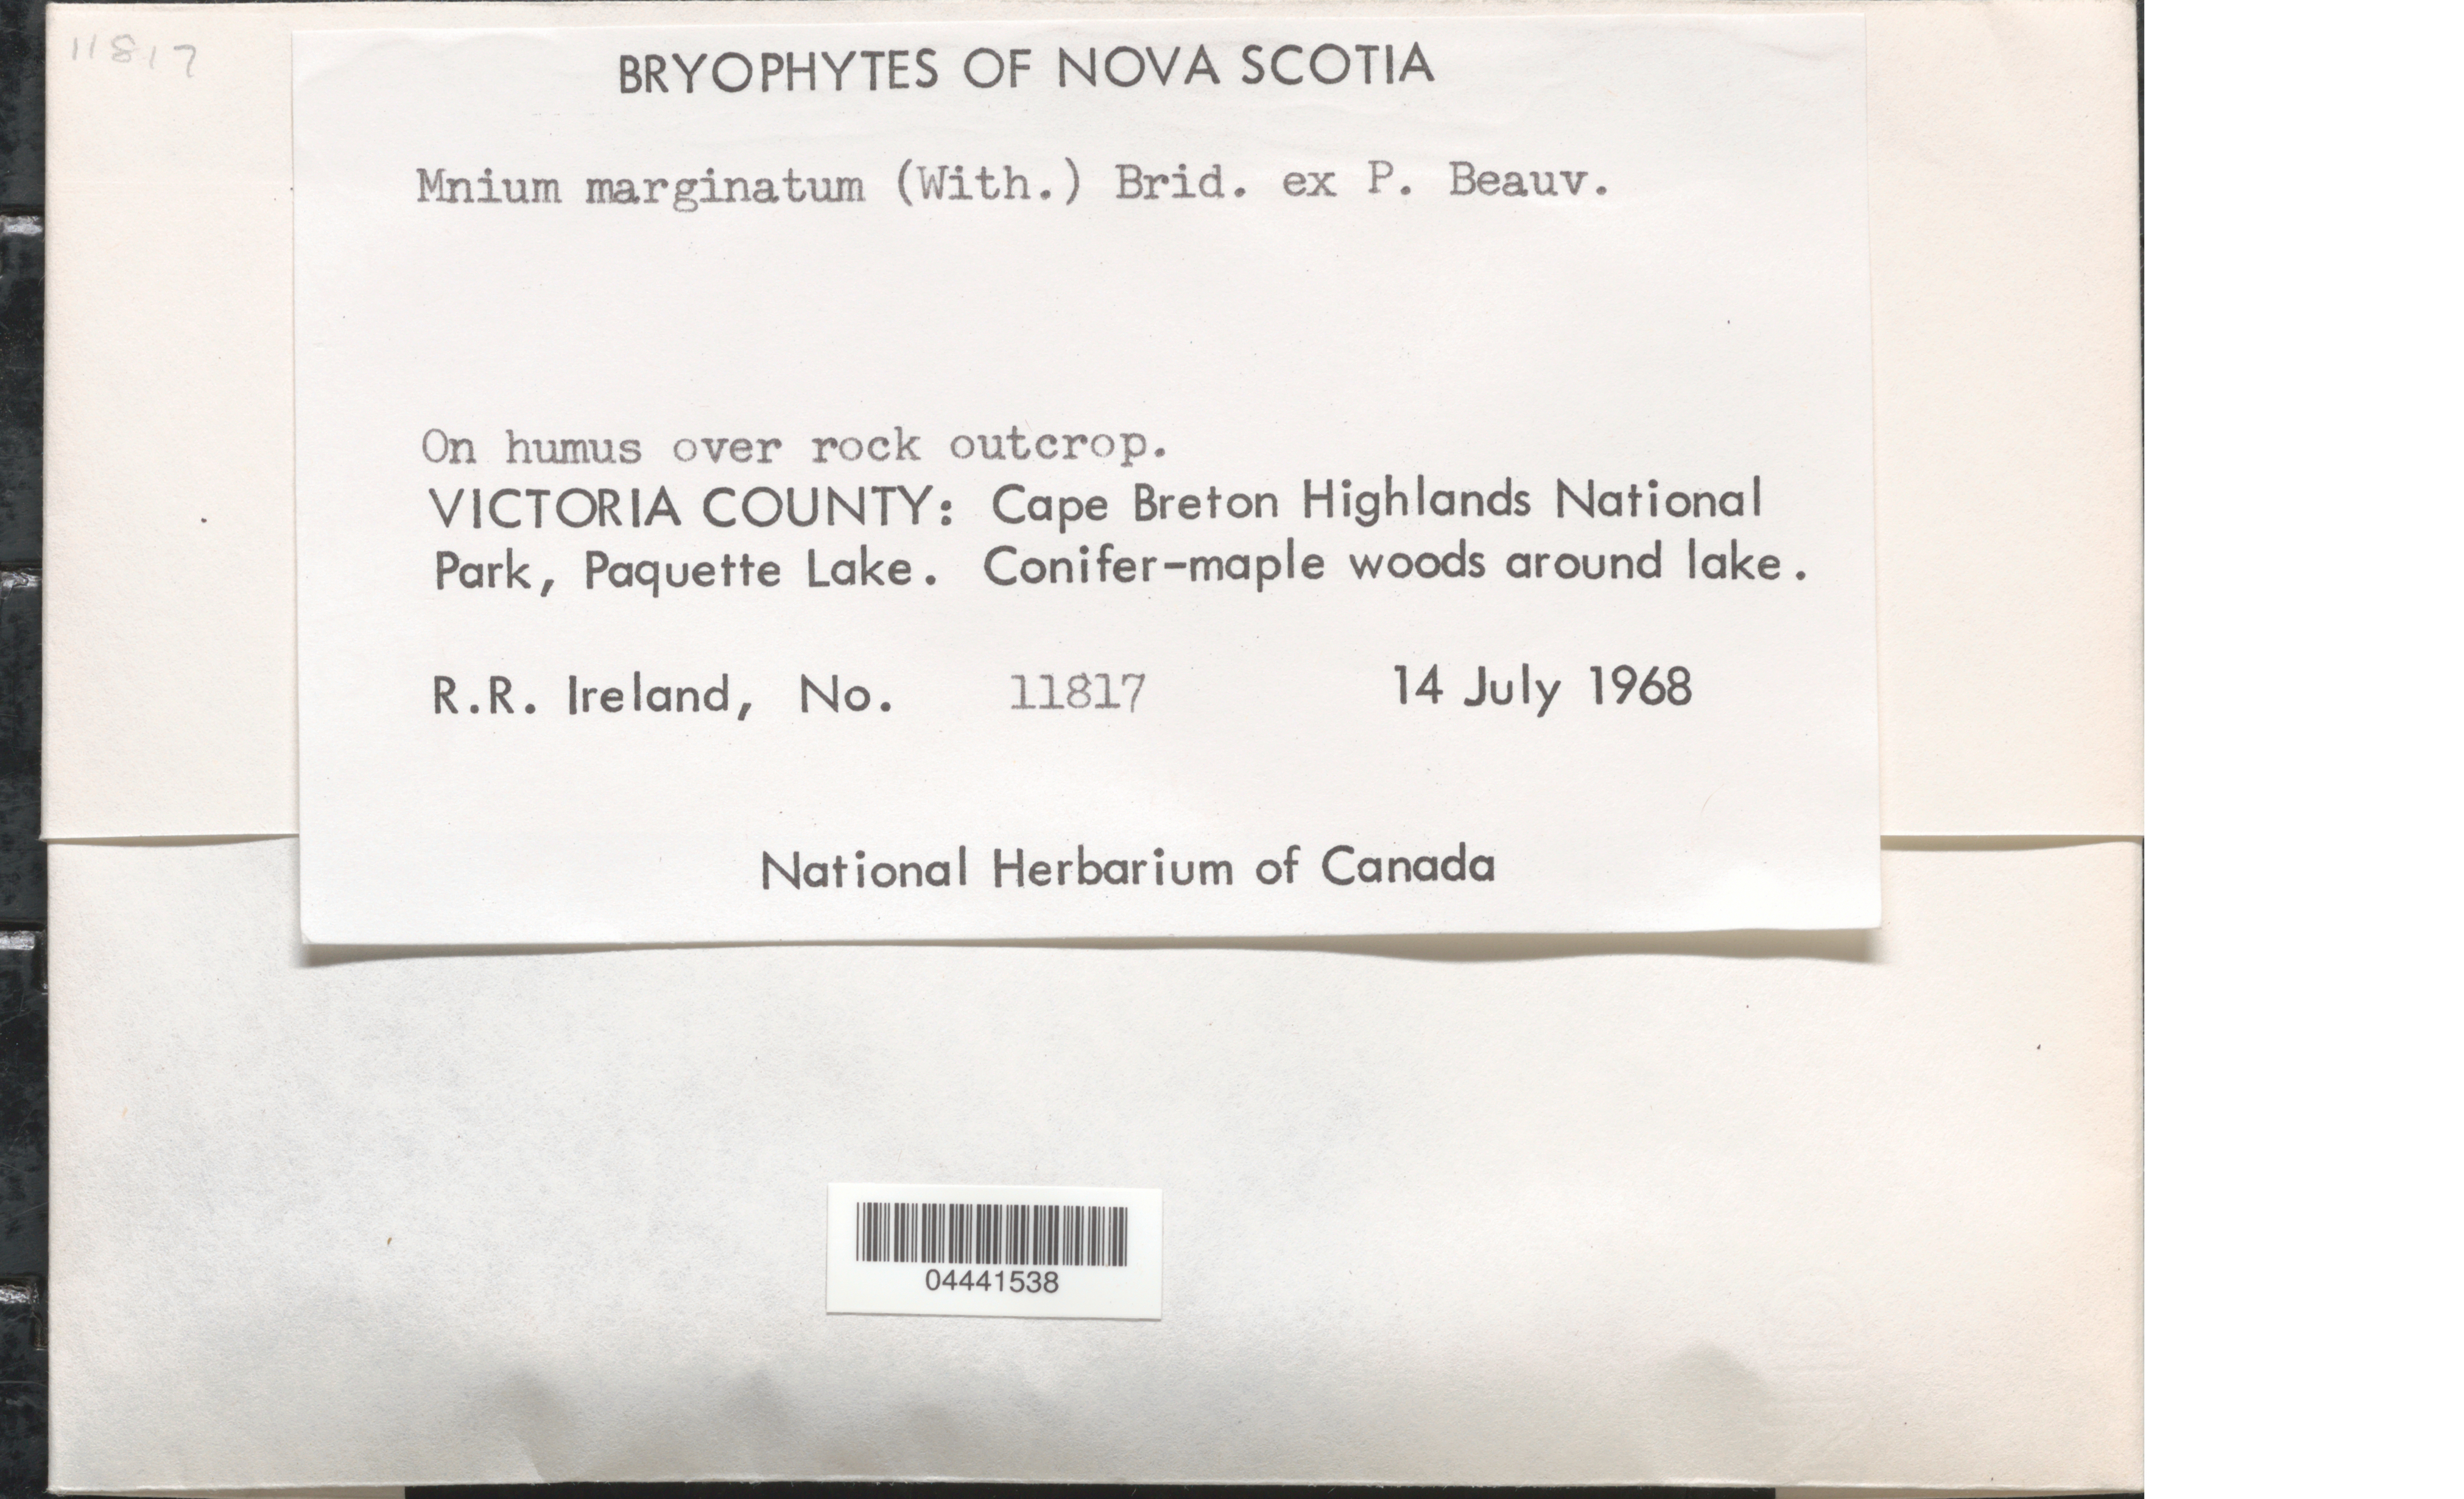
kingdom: Plantae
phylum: Bryophyta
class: Bryopsida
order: Bryales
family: Mniaceae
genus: Mnium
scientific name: Mnium marginatum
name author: (Dicks. & With.) P. Beauv.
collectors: R. Ireland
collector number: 11817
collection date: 1968-07-14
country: Canada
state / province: Nova Scotia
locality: Victoria County: Cape Breton Highlands National Park, Paquette Lake.